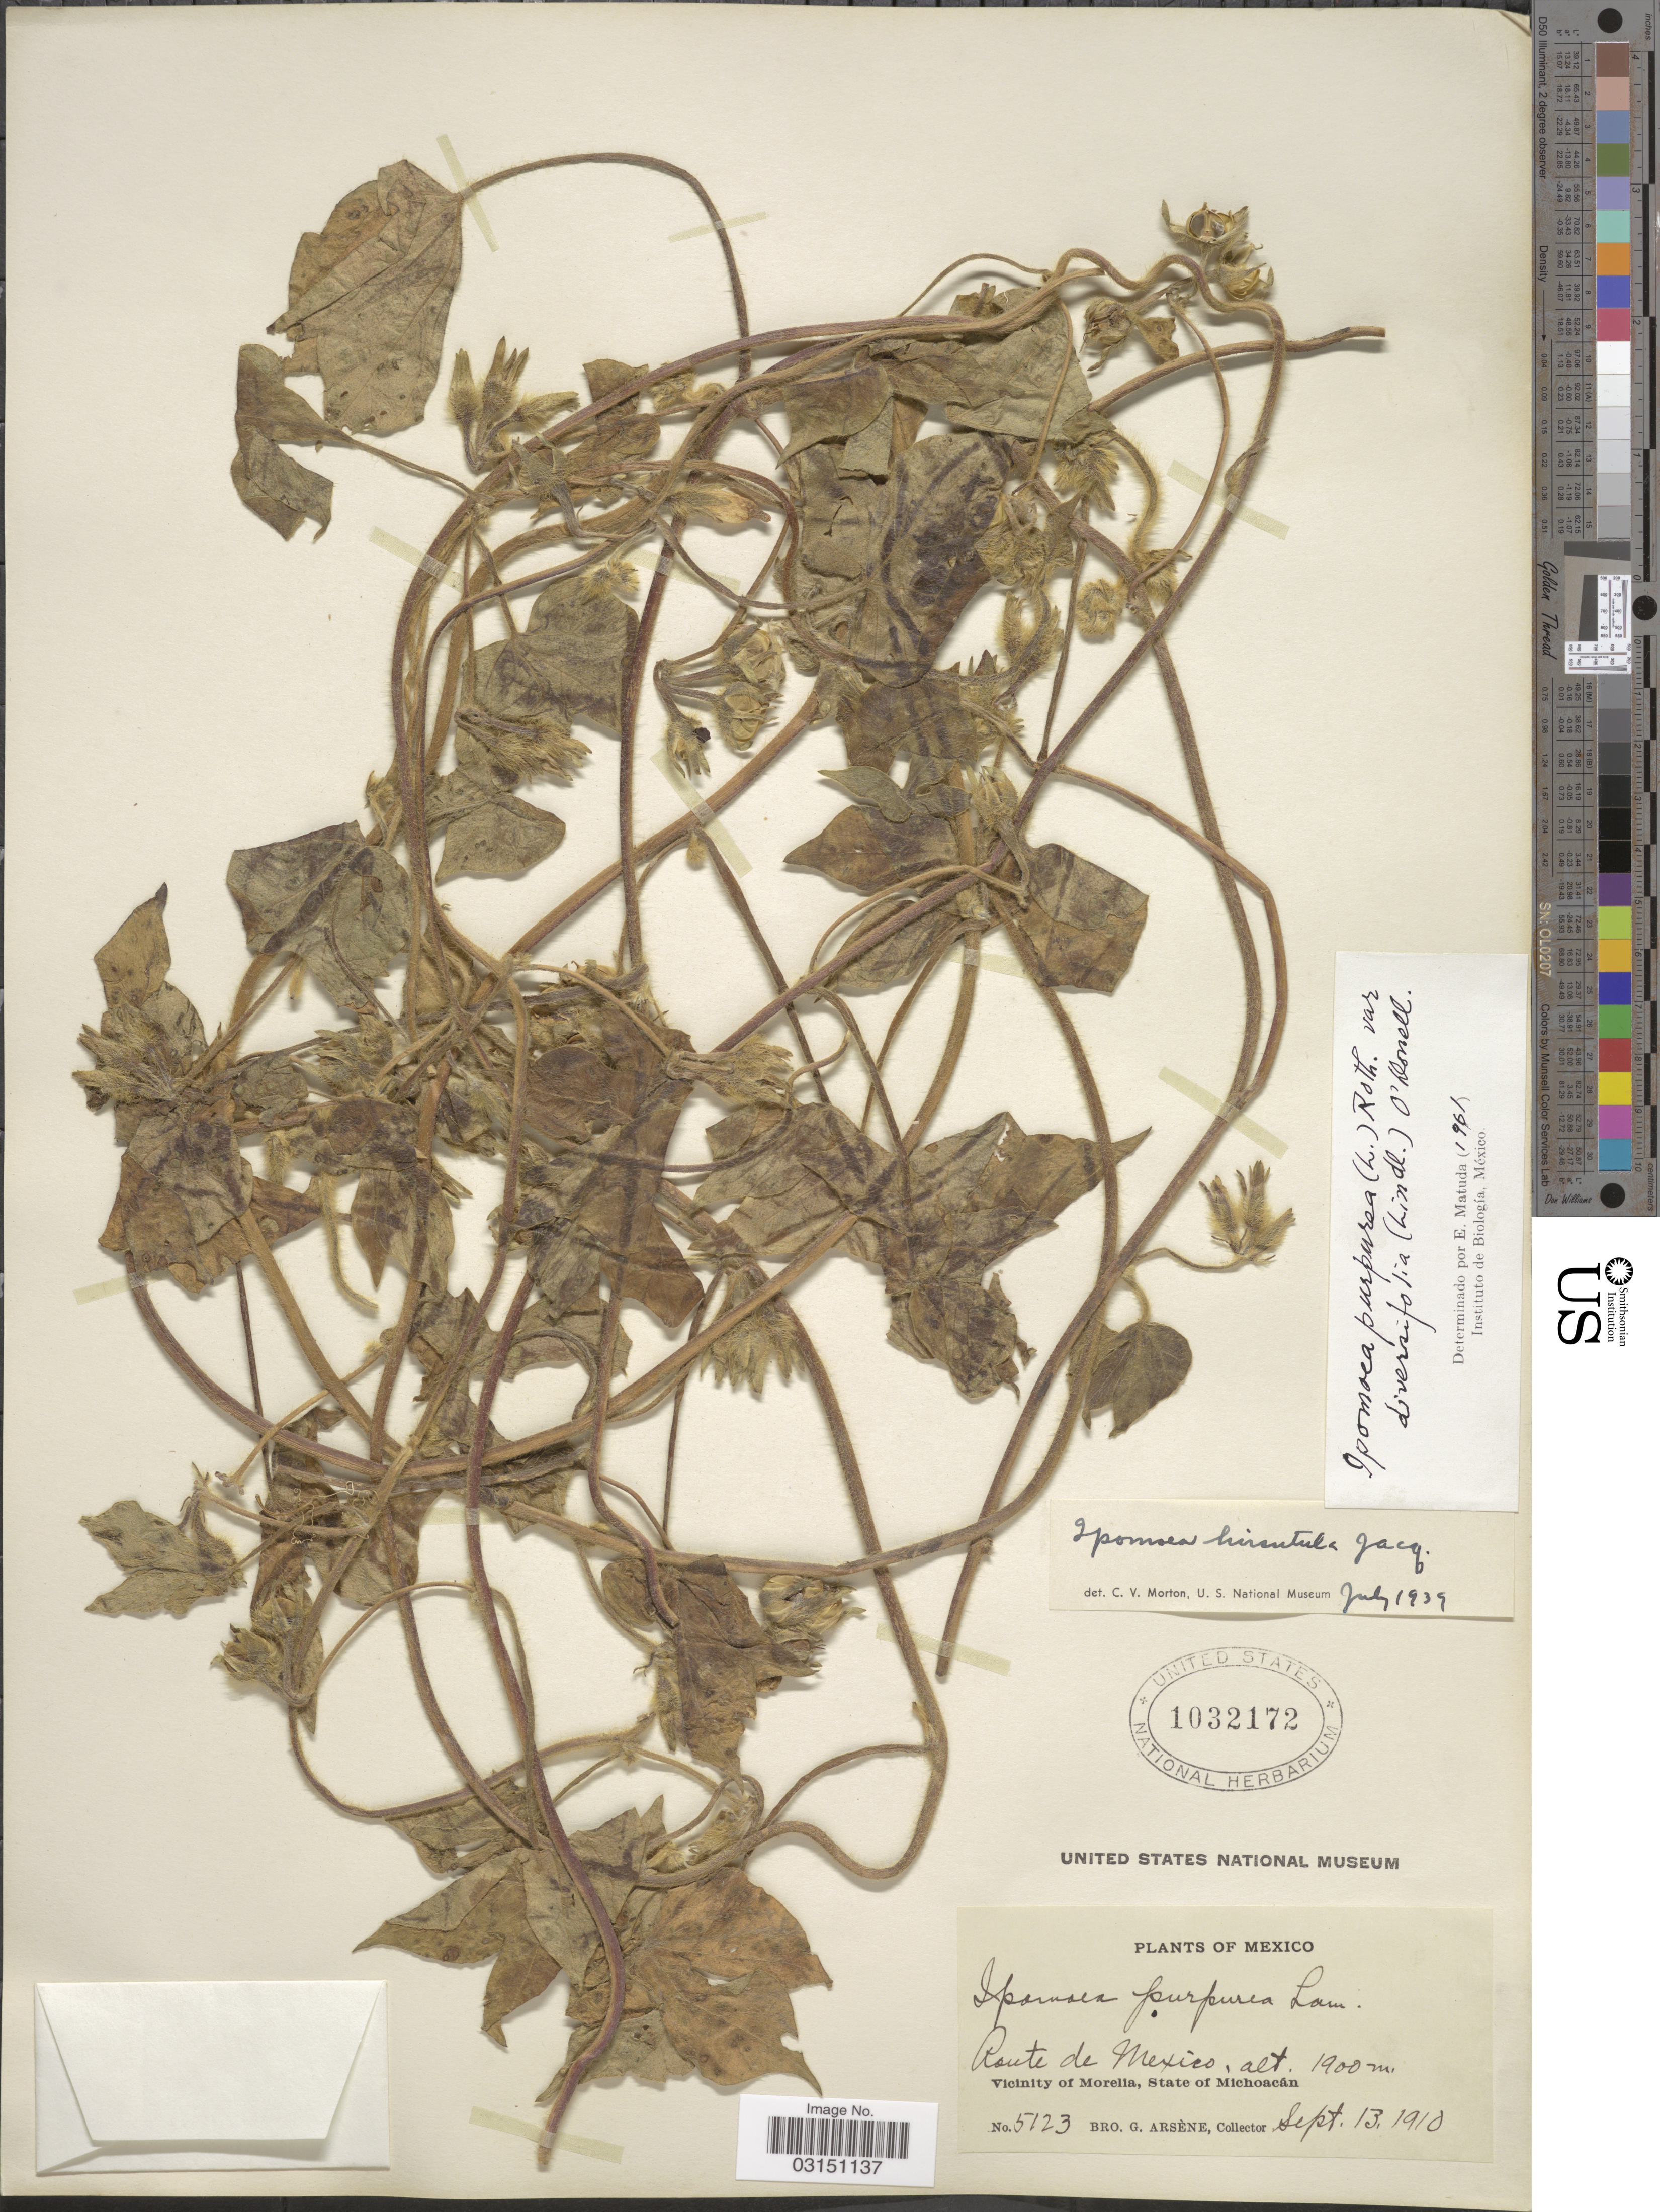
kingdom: Plantae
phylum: Tracheophyta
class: Magnoliopsida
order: Solanales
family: Convolvulaceae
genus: Ipomoea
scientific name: Ipomoea purpurea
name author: (L.) Roth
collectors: Bro. G. Arsène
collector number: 5123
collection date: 1910-09-13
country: Mexico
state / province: Michoacán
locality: Route de Mexico, Vicinity of Morelia.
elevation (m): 1900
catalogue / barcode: US 1032172